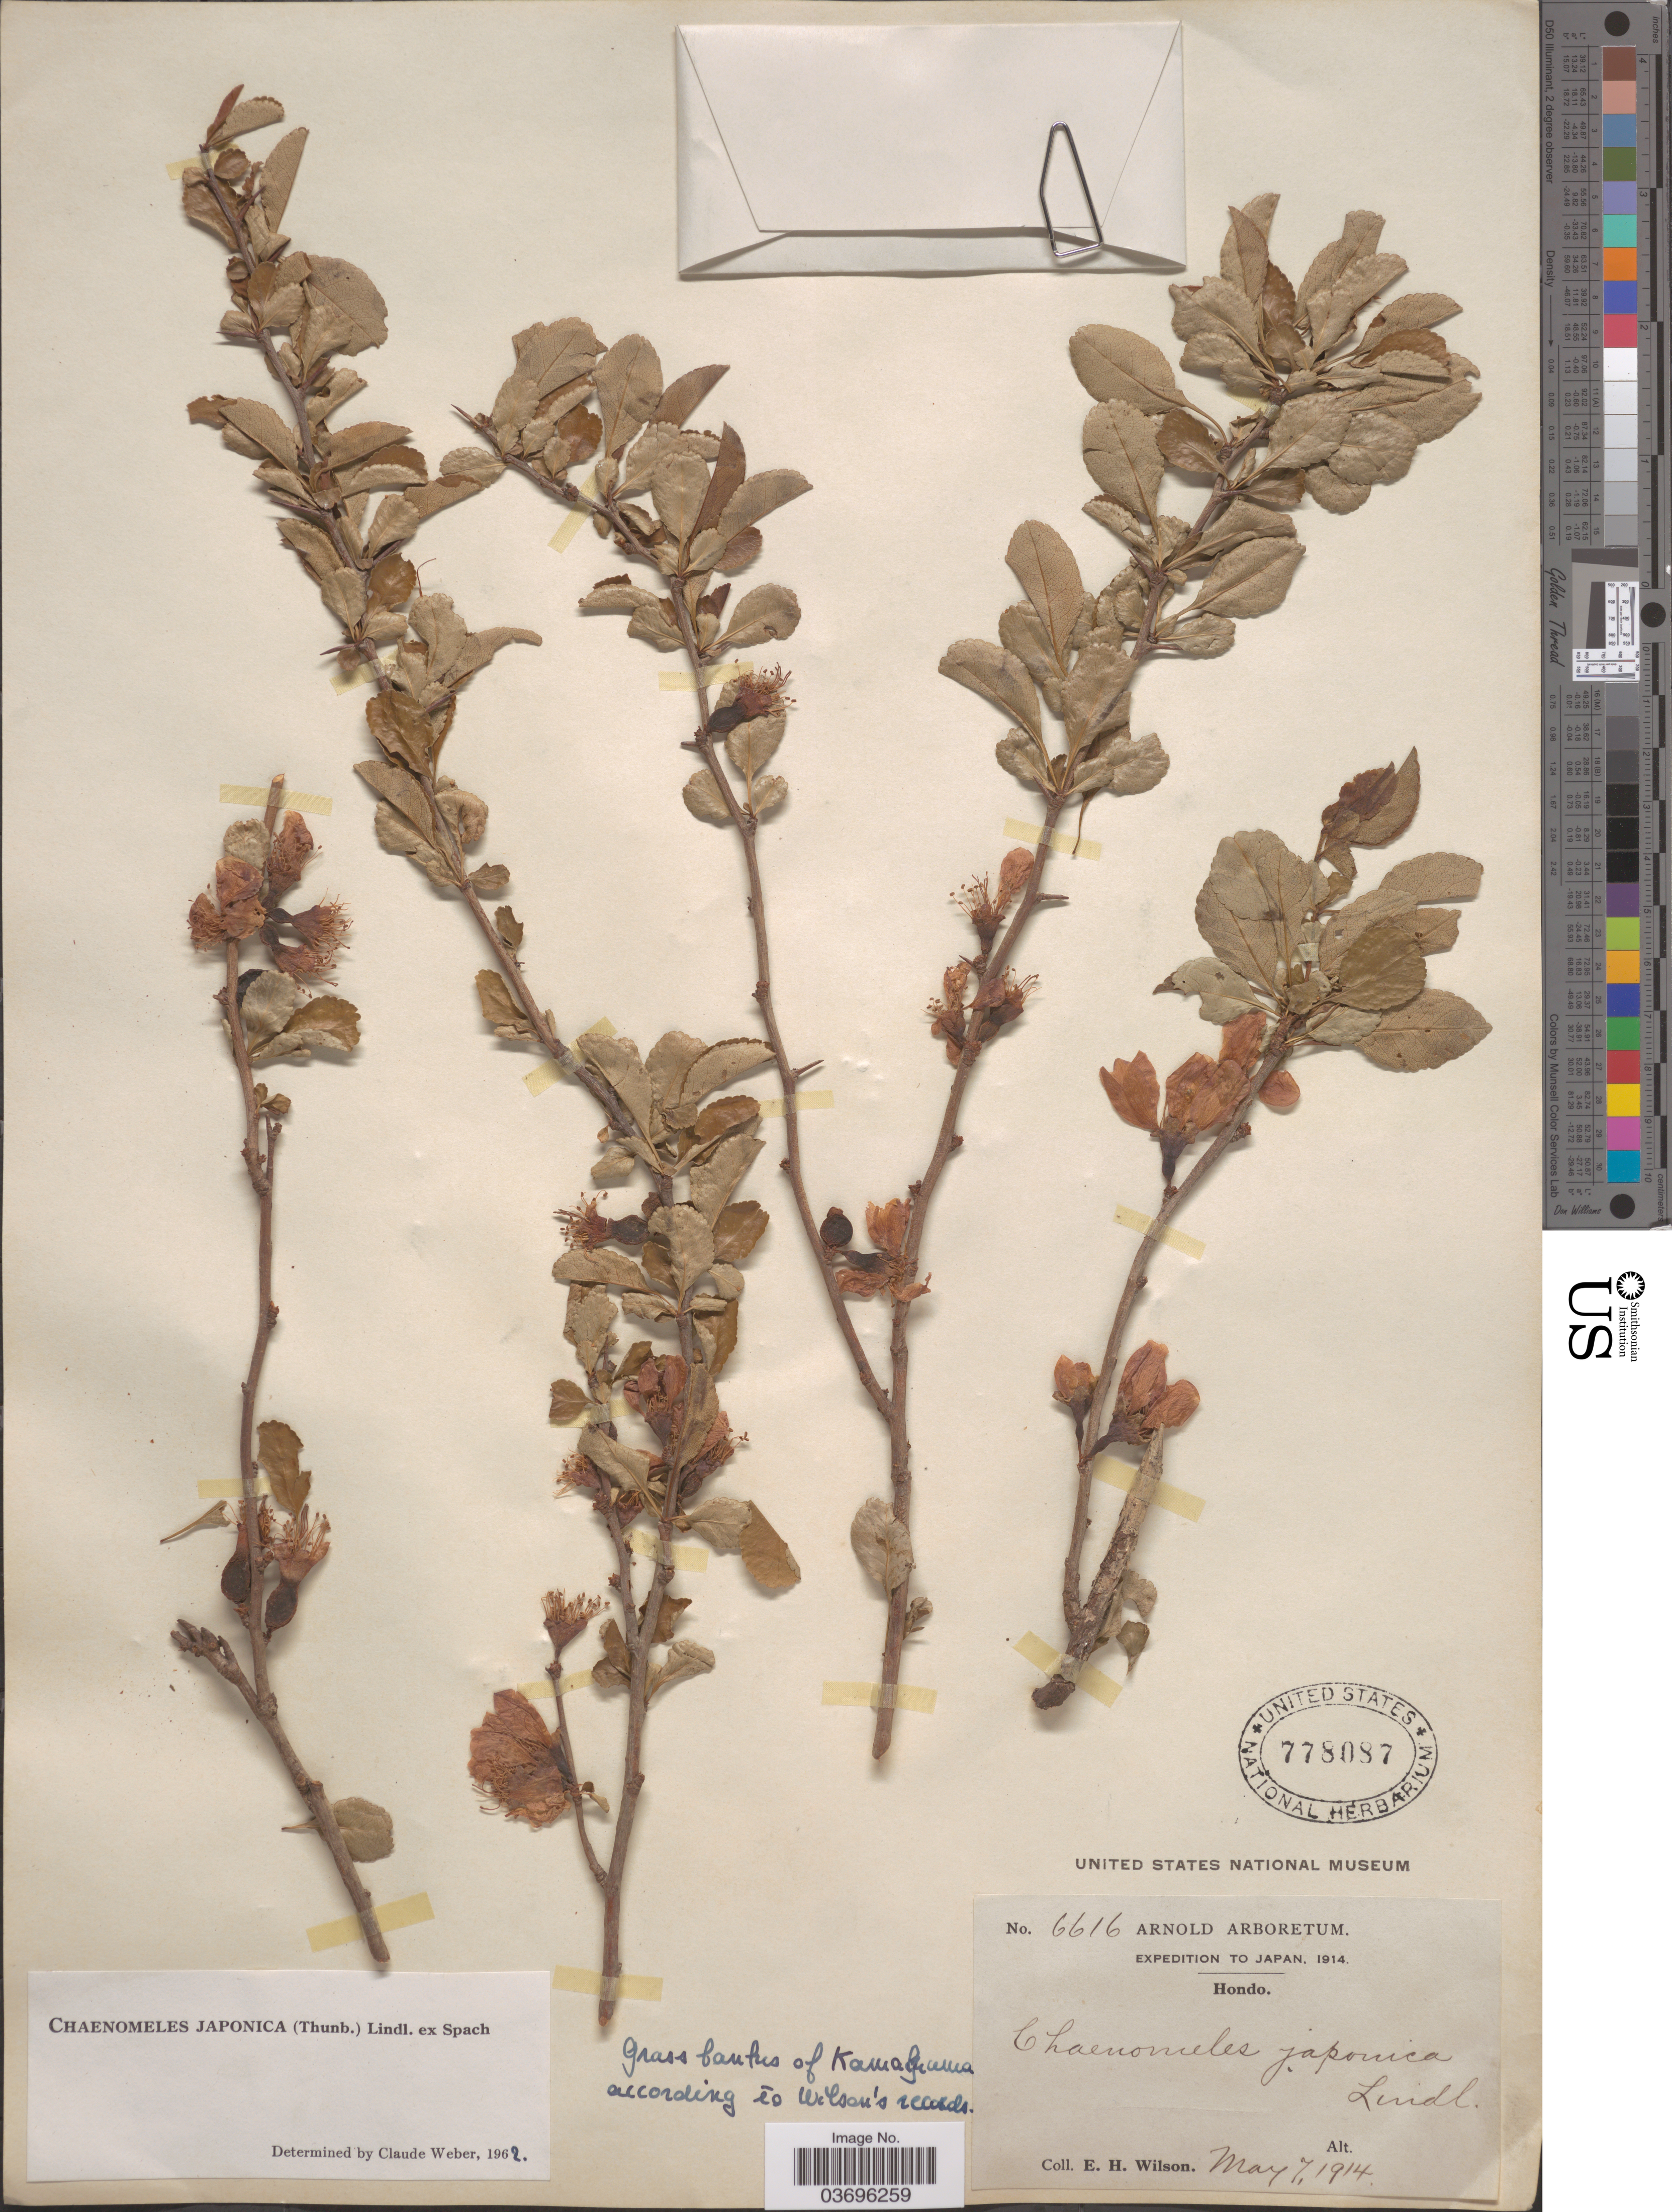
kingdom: Plantae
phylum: Tracheophyta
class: Magnoliopsida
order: Rosales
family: Rosaceae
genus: Chaenomeles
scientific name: Chaenomeles japonica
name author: (Thunb.) Lindl. ex Spach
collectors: E. Wilson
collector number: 6616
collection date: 1914-05-07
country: Japan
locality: Hondo. Grass banks of Kamakura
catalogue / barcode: US 778087